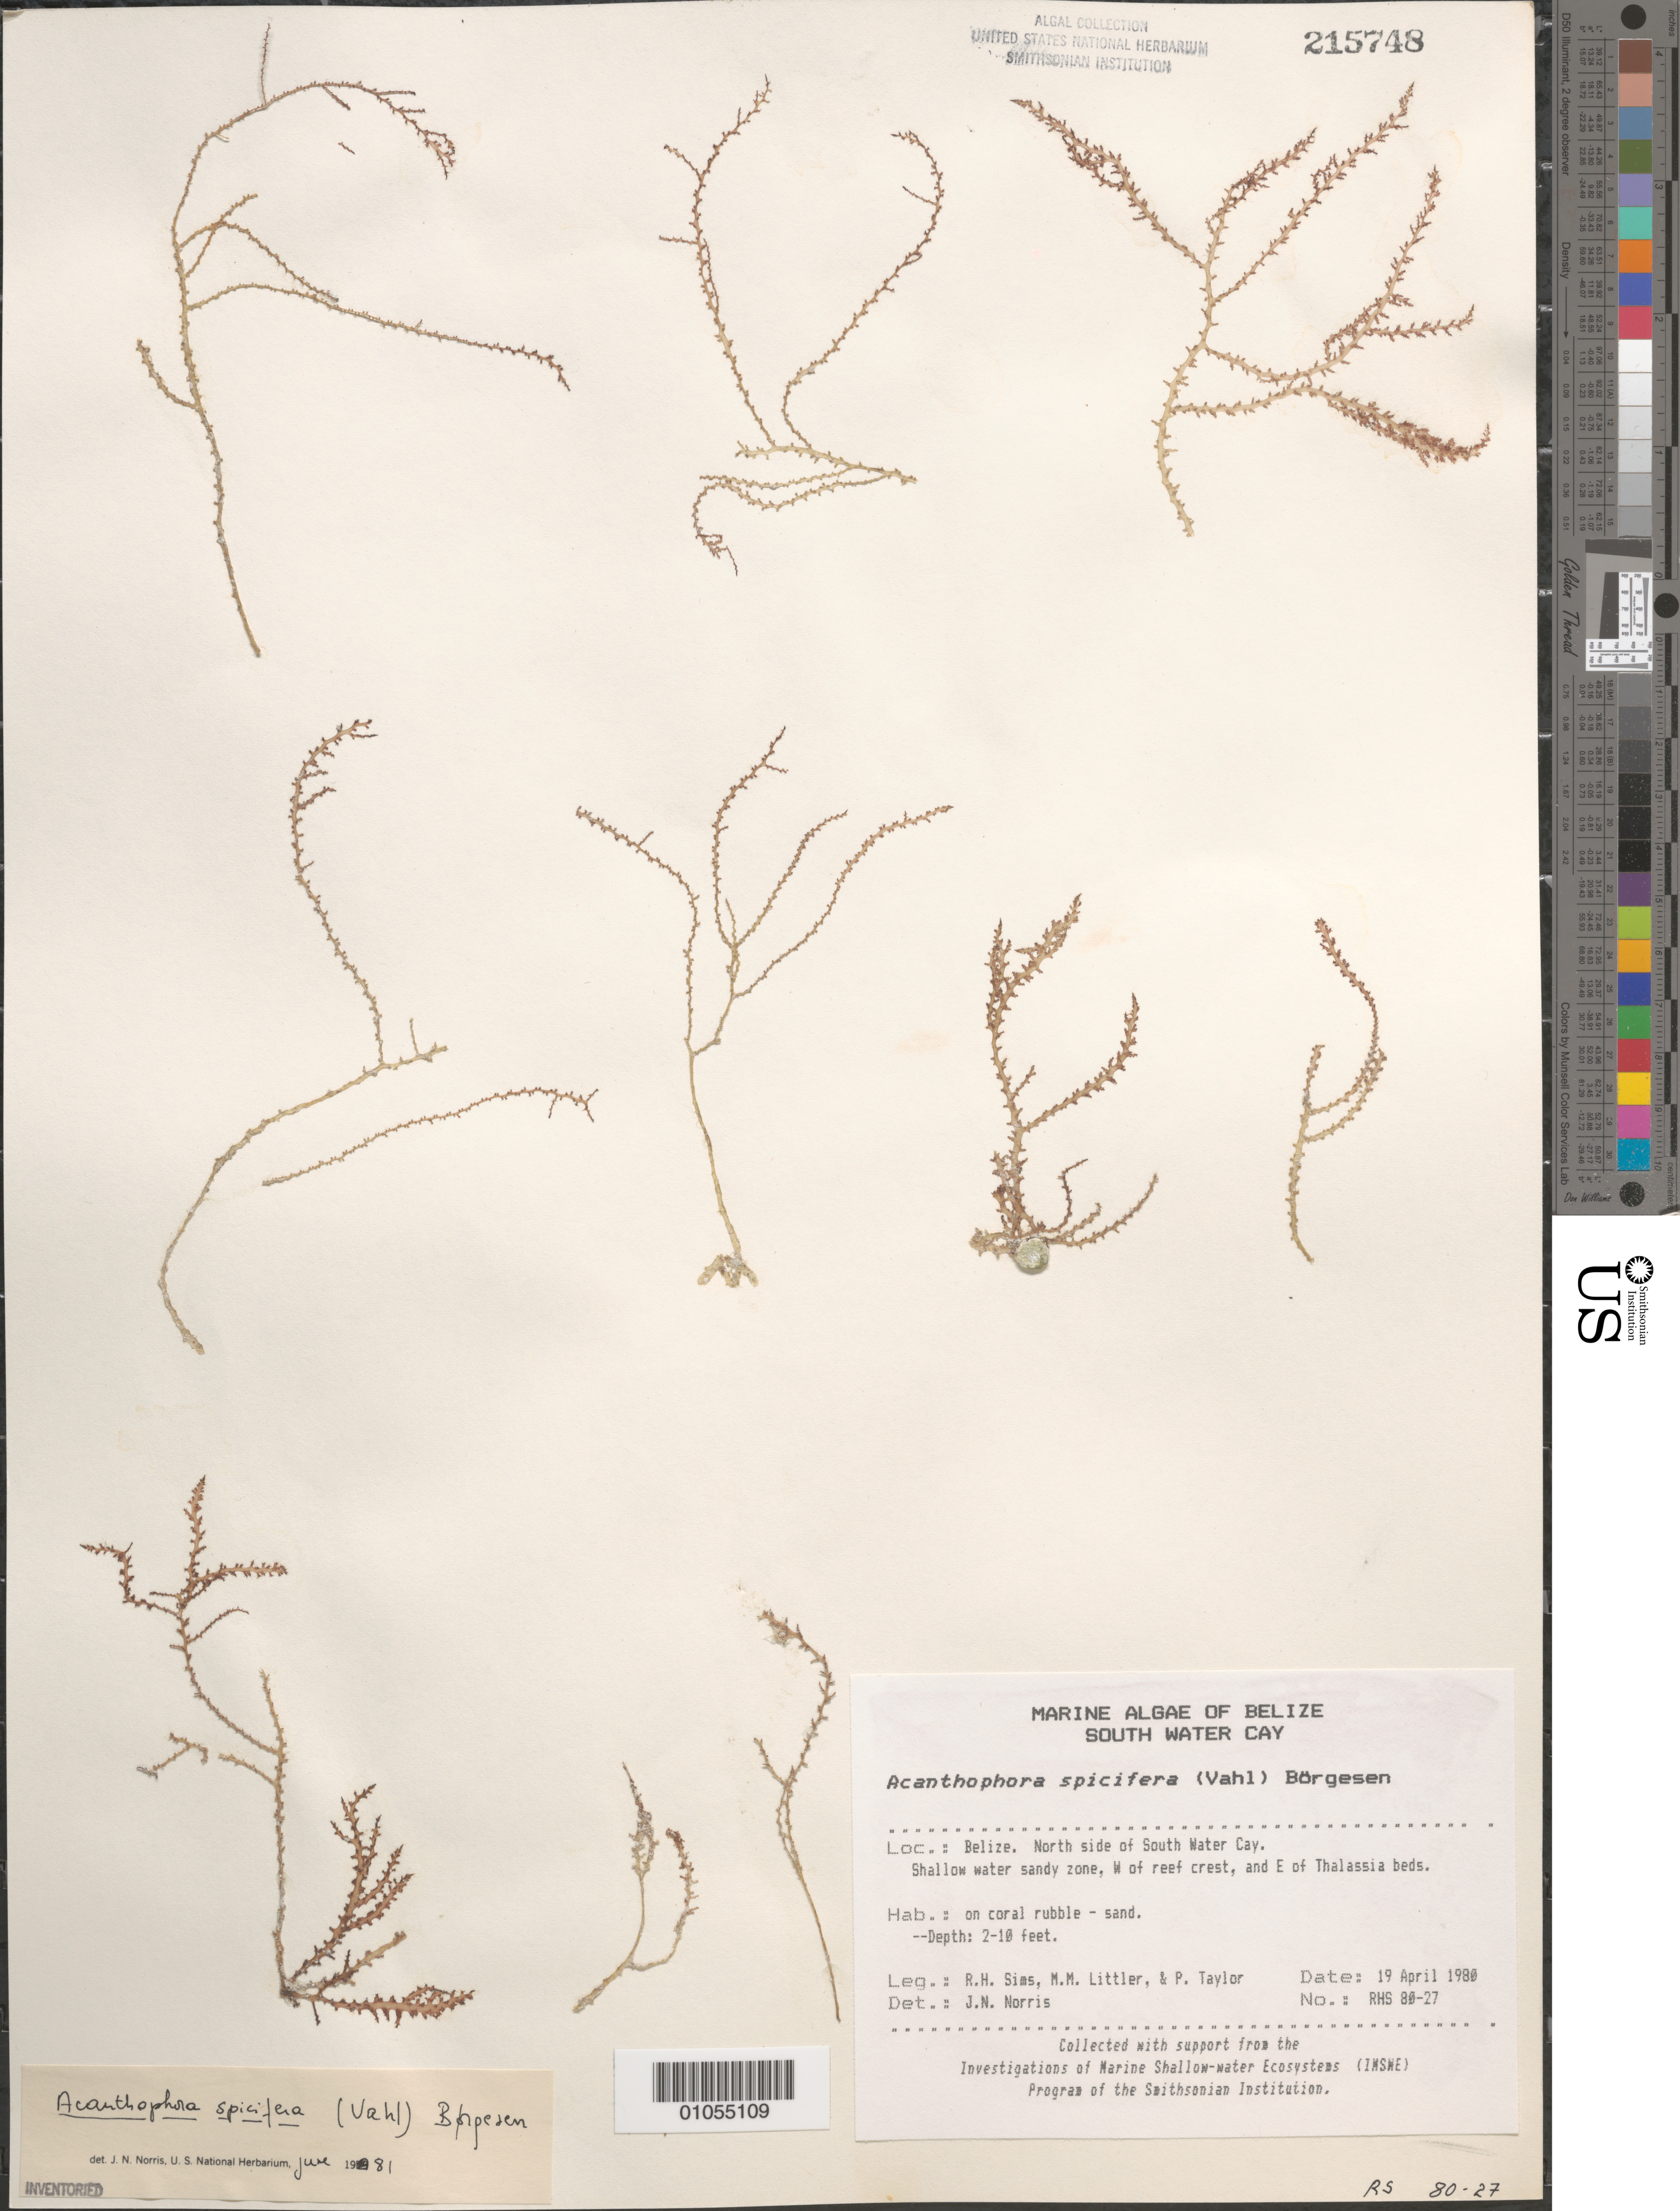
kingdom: Plantae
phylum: Rhodophyta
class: Florideophyceae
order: Ceramiales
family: Rhodomelaceae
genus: Acanthophora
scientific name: Acanthophora spicifera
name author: (Vahl) Børgesen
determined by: Norris, James N.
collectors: R. H. Sims, M. M. Littler & P. R. Taylor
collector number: RHS 80-27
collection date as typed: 19 Apr 1980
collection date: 1980-04-19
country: Belize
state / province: Stann Creek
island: South Water Cay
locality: North side of South Water Cay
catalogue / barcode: US 215748